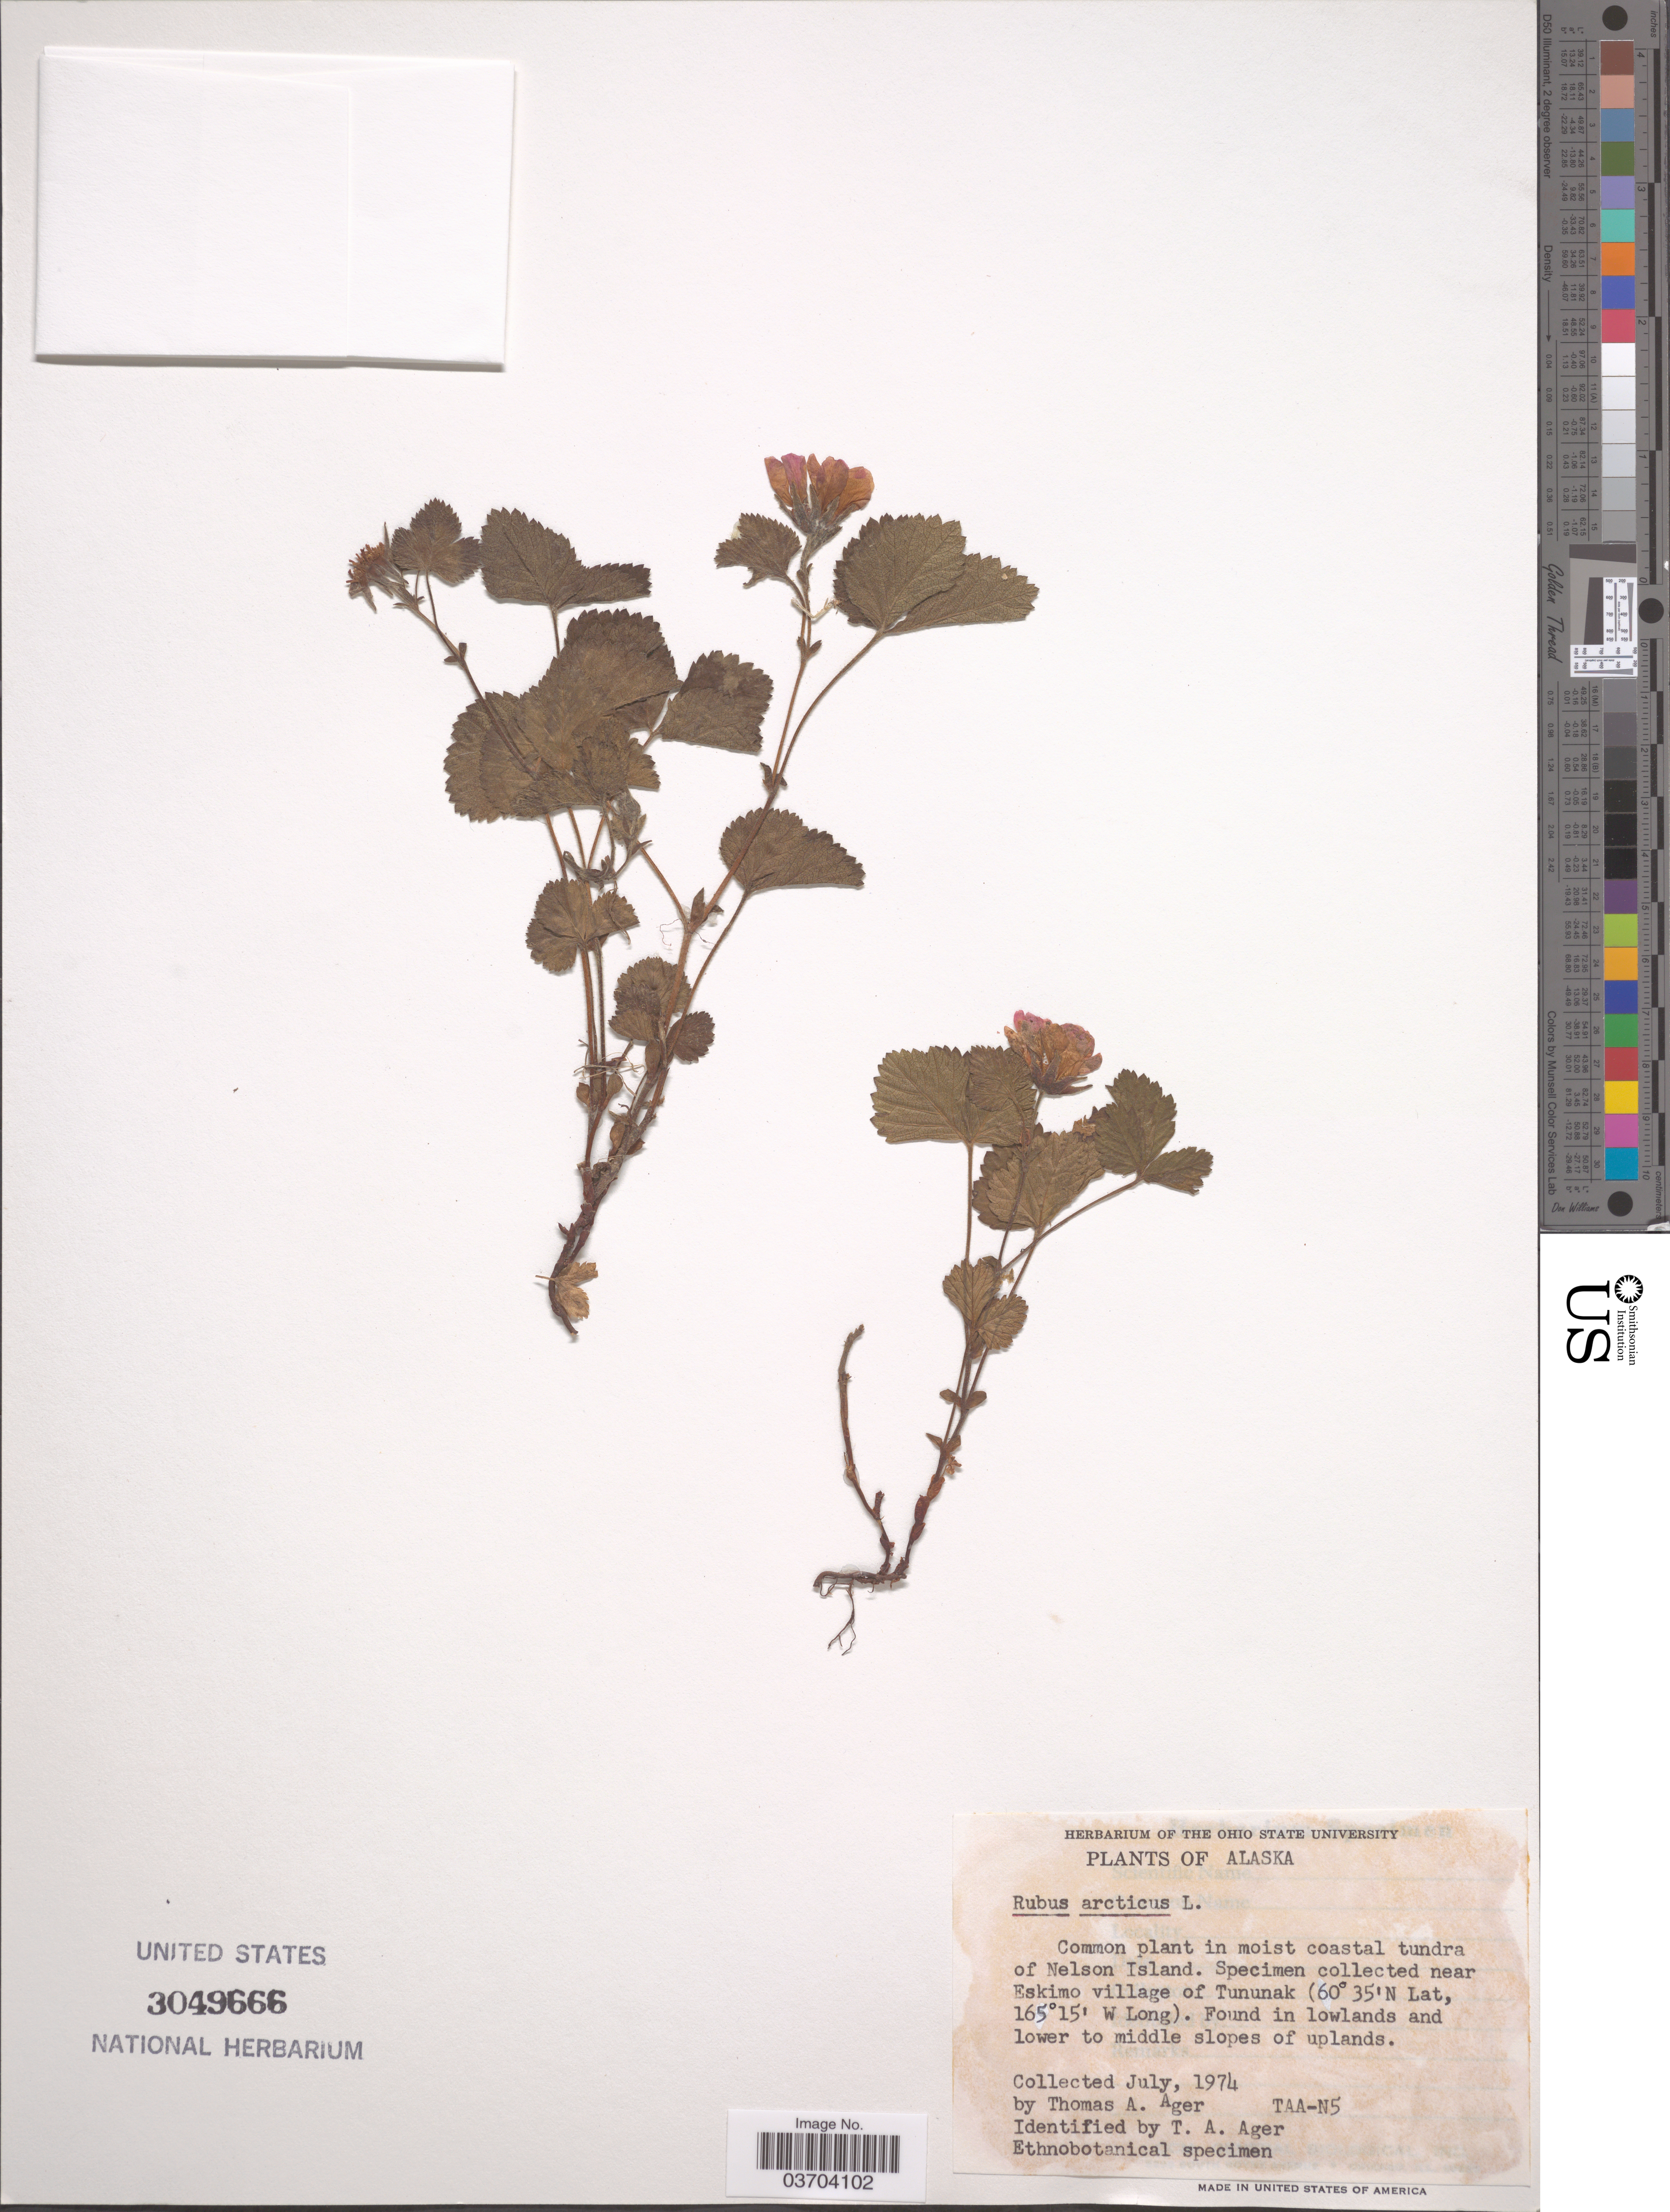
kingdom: Plantae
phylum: Tracheophyta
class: Magnoliopsida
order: Rosales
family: Rosaceae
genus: Rubus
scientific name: Rubus arcticus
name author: L.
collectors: T. A. Ager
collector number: TAA-N5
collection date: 1974-07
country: United States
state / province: Alaska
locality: Coastal tundra of Nelson Island. Near Eskimo village of Tununak.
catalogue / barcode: US 3049666